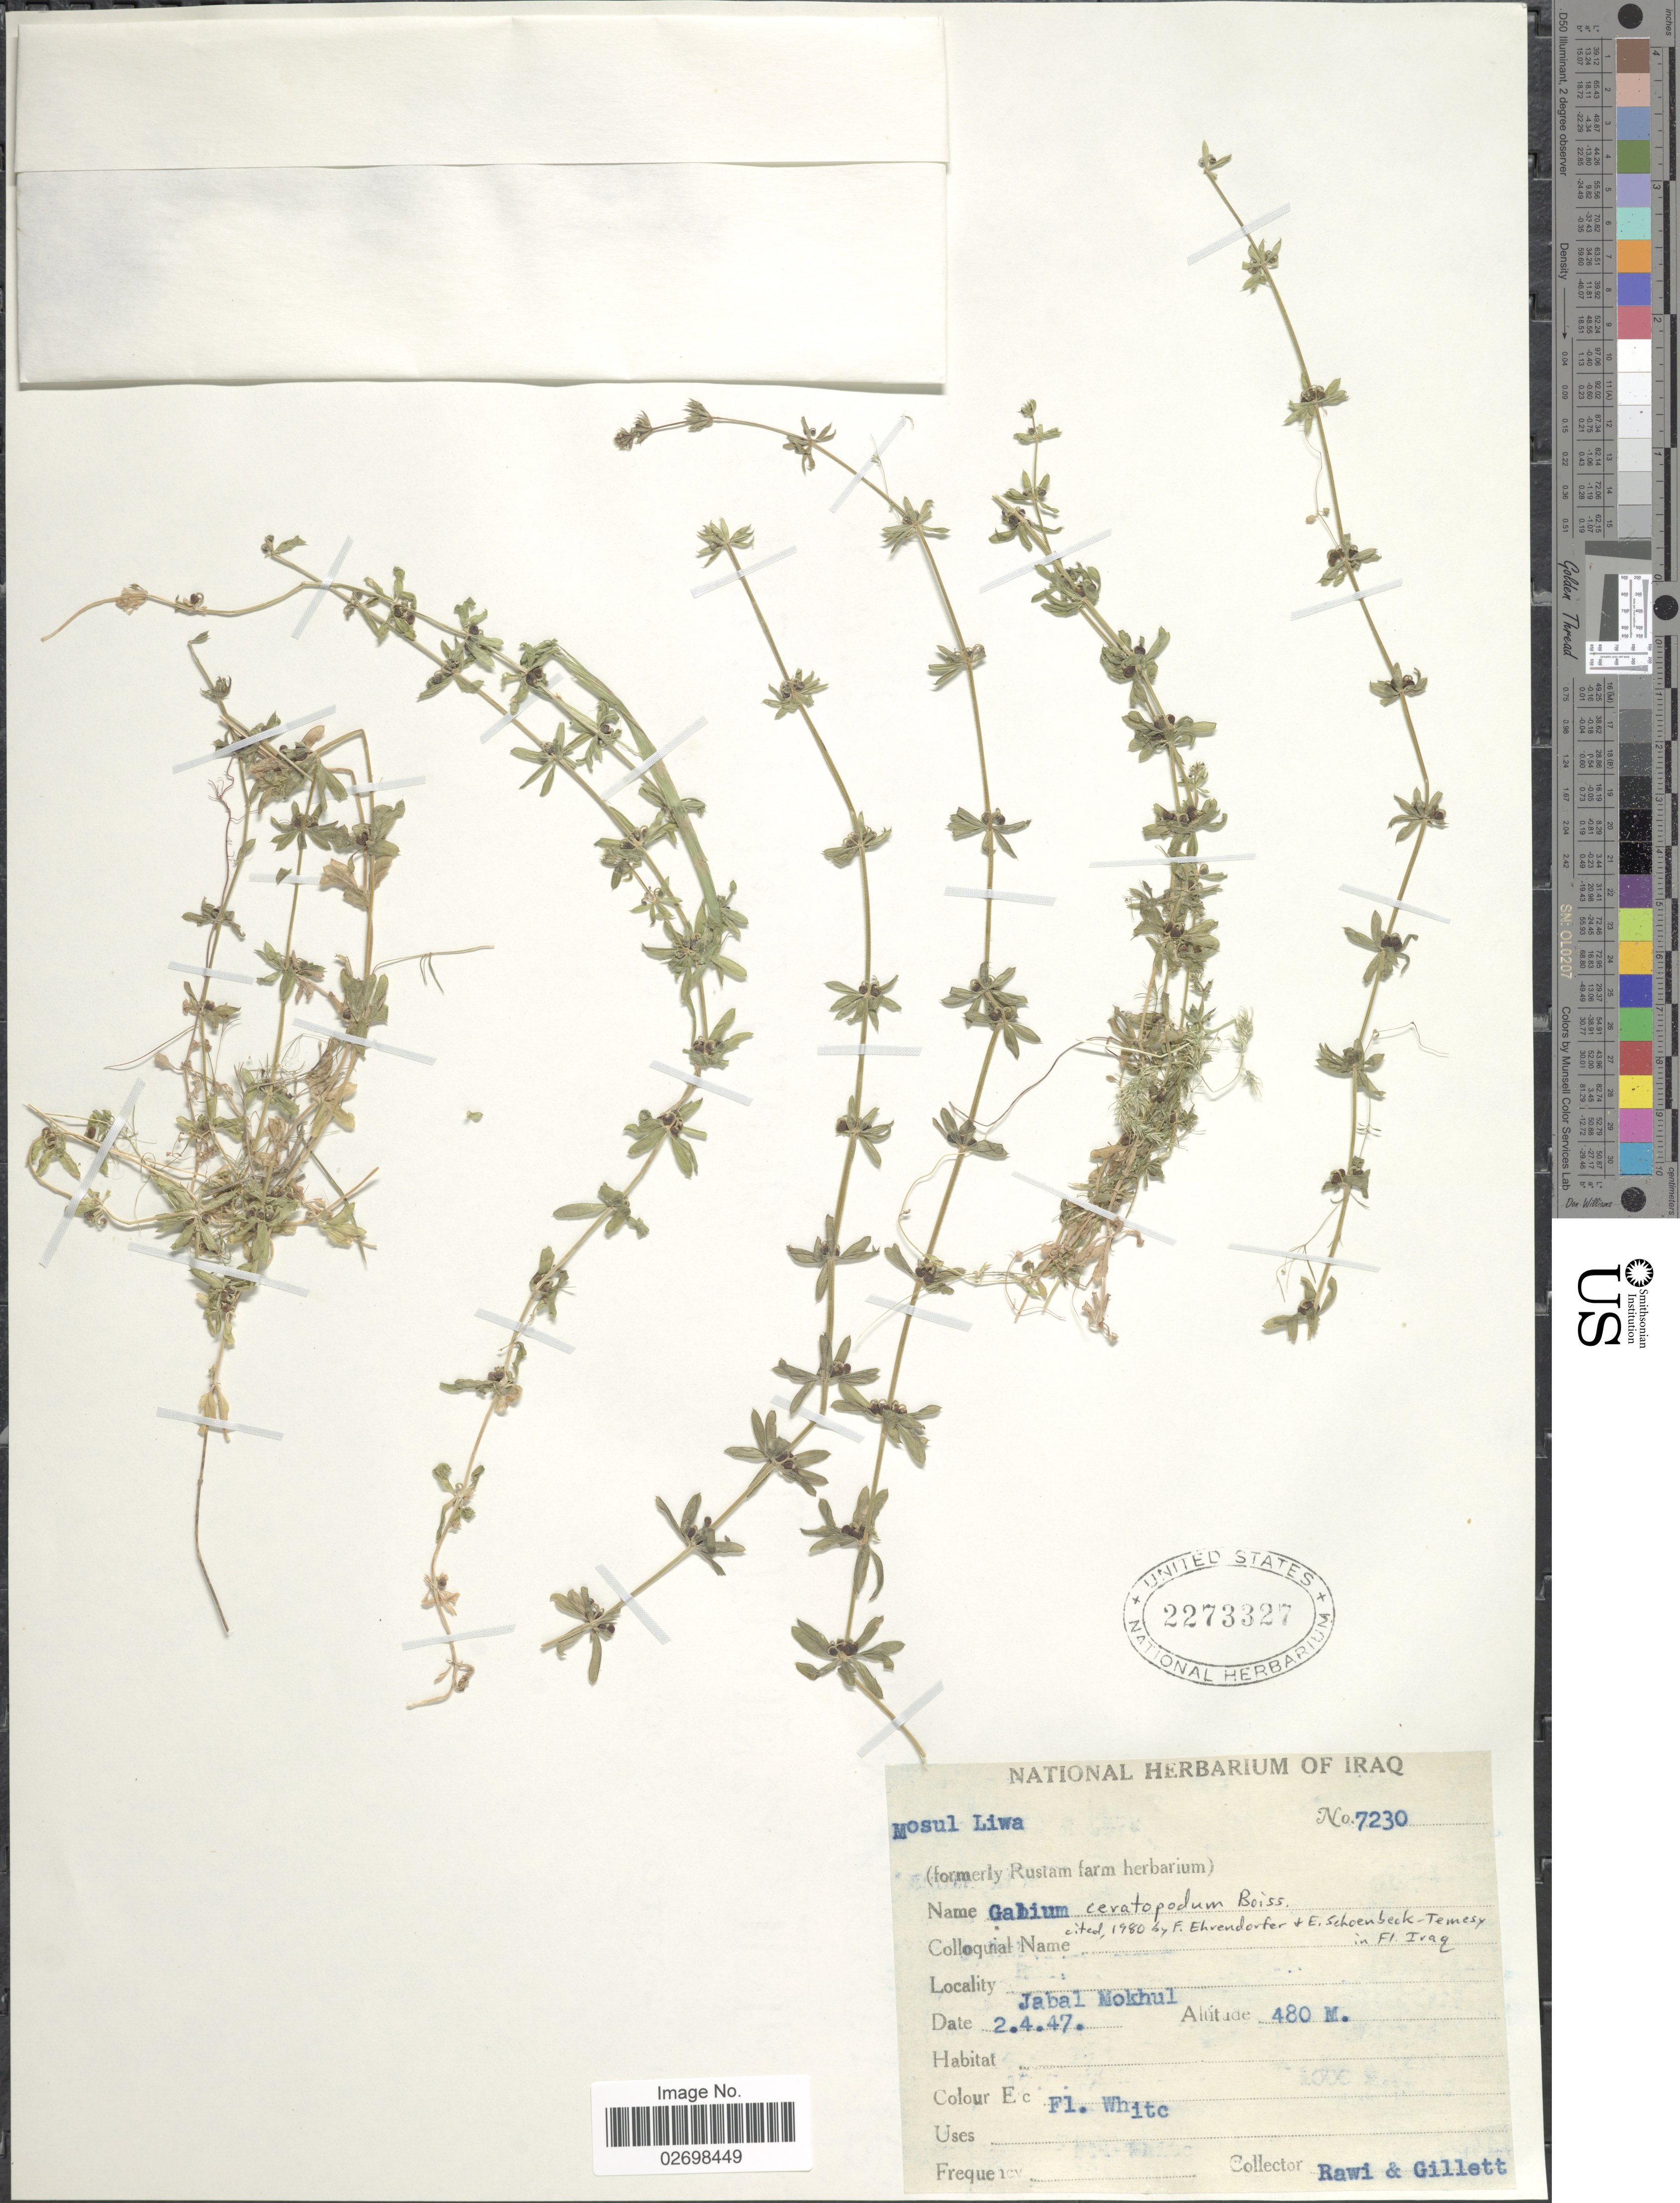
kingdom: Plantae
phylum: Tracheophyta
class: Magnoliopsida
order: Gentianales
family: Rubiaceae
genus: Galium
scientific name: Galium ceratopodum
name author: Boiss.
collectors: -. Rawi & Gillett, --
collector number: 7230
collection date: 1947-04-02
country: Iraq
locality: Jabal Mokhul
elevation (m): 480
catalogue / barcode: US 2273327